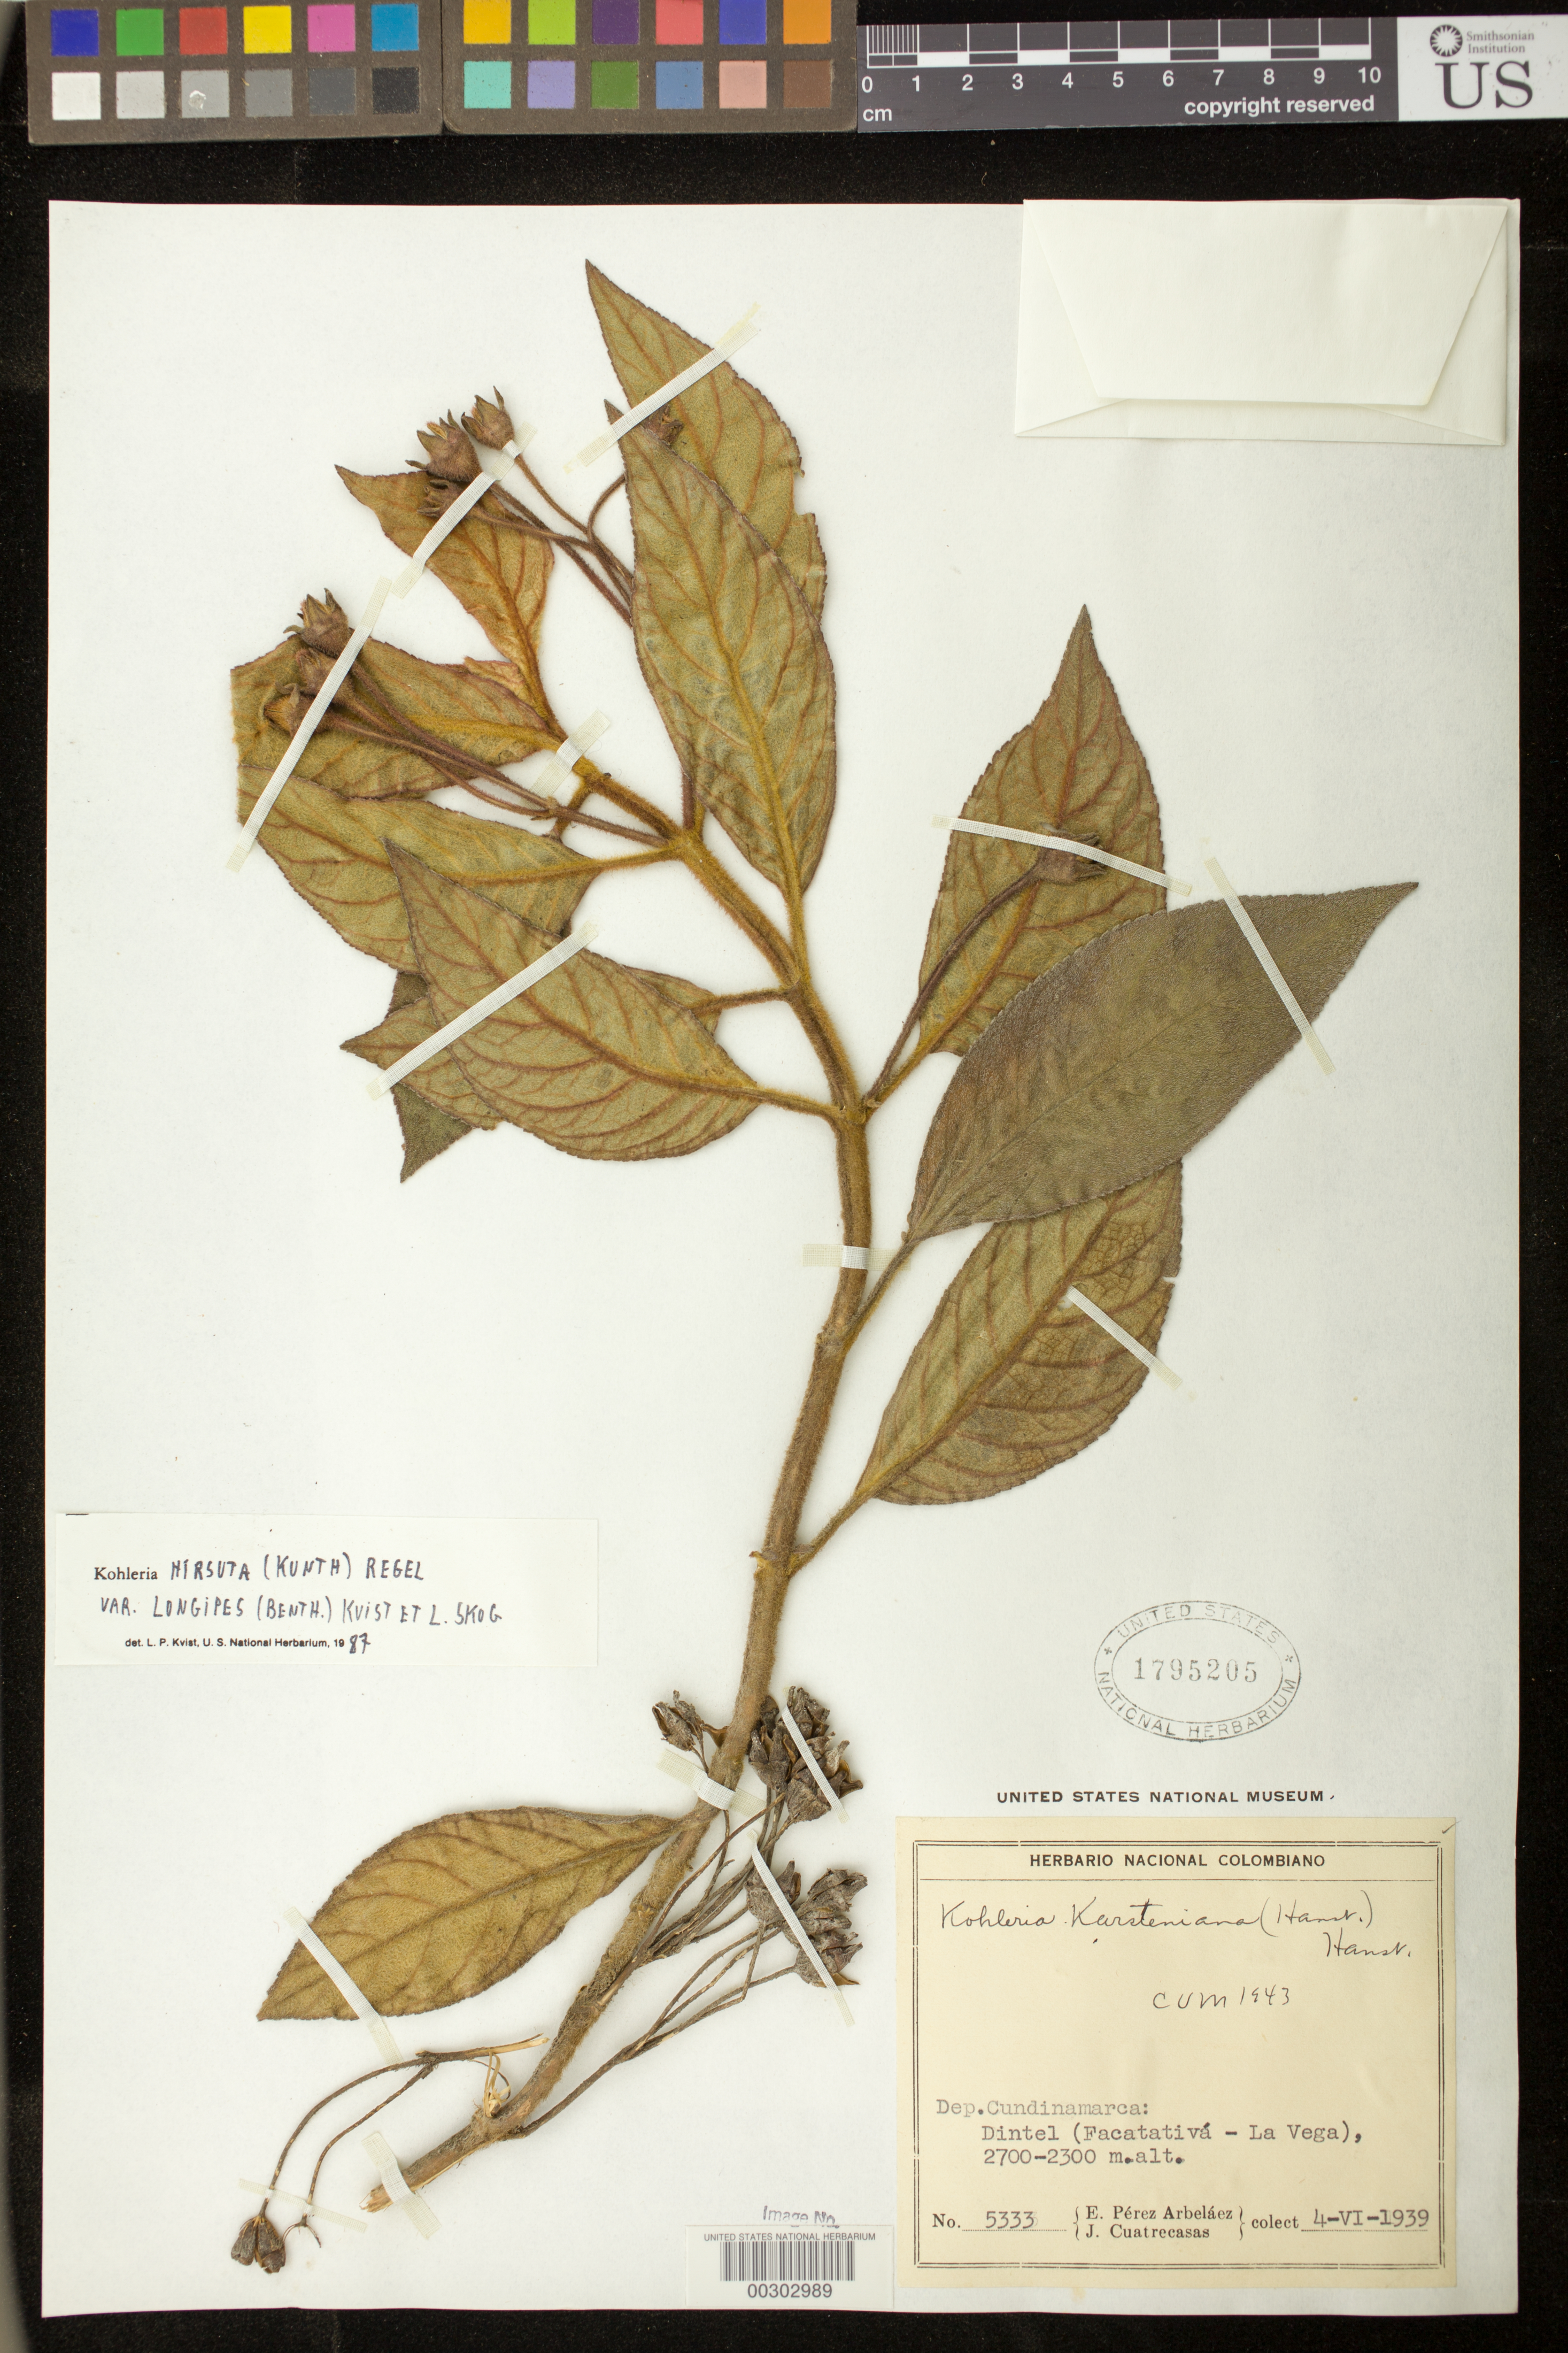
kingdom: Plantae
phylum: Tracheophyta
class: Magnoliopsida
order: Lamiales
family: Gesneriaceae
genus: Kohleria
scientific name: Kohleria hirsuta var. longipes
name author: (Benth.) L.P. Kvist & L.E. Skog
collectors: E. Pérez Arbeláez & J. Cuatrecasas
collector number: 5333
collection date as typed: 04 Jun 1939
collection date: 1939-06-04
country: Colombia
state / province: Cundinamarca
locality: Dintel (Facatativa - La Vega)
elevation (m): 2300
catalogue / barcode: US 1795205